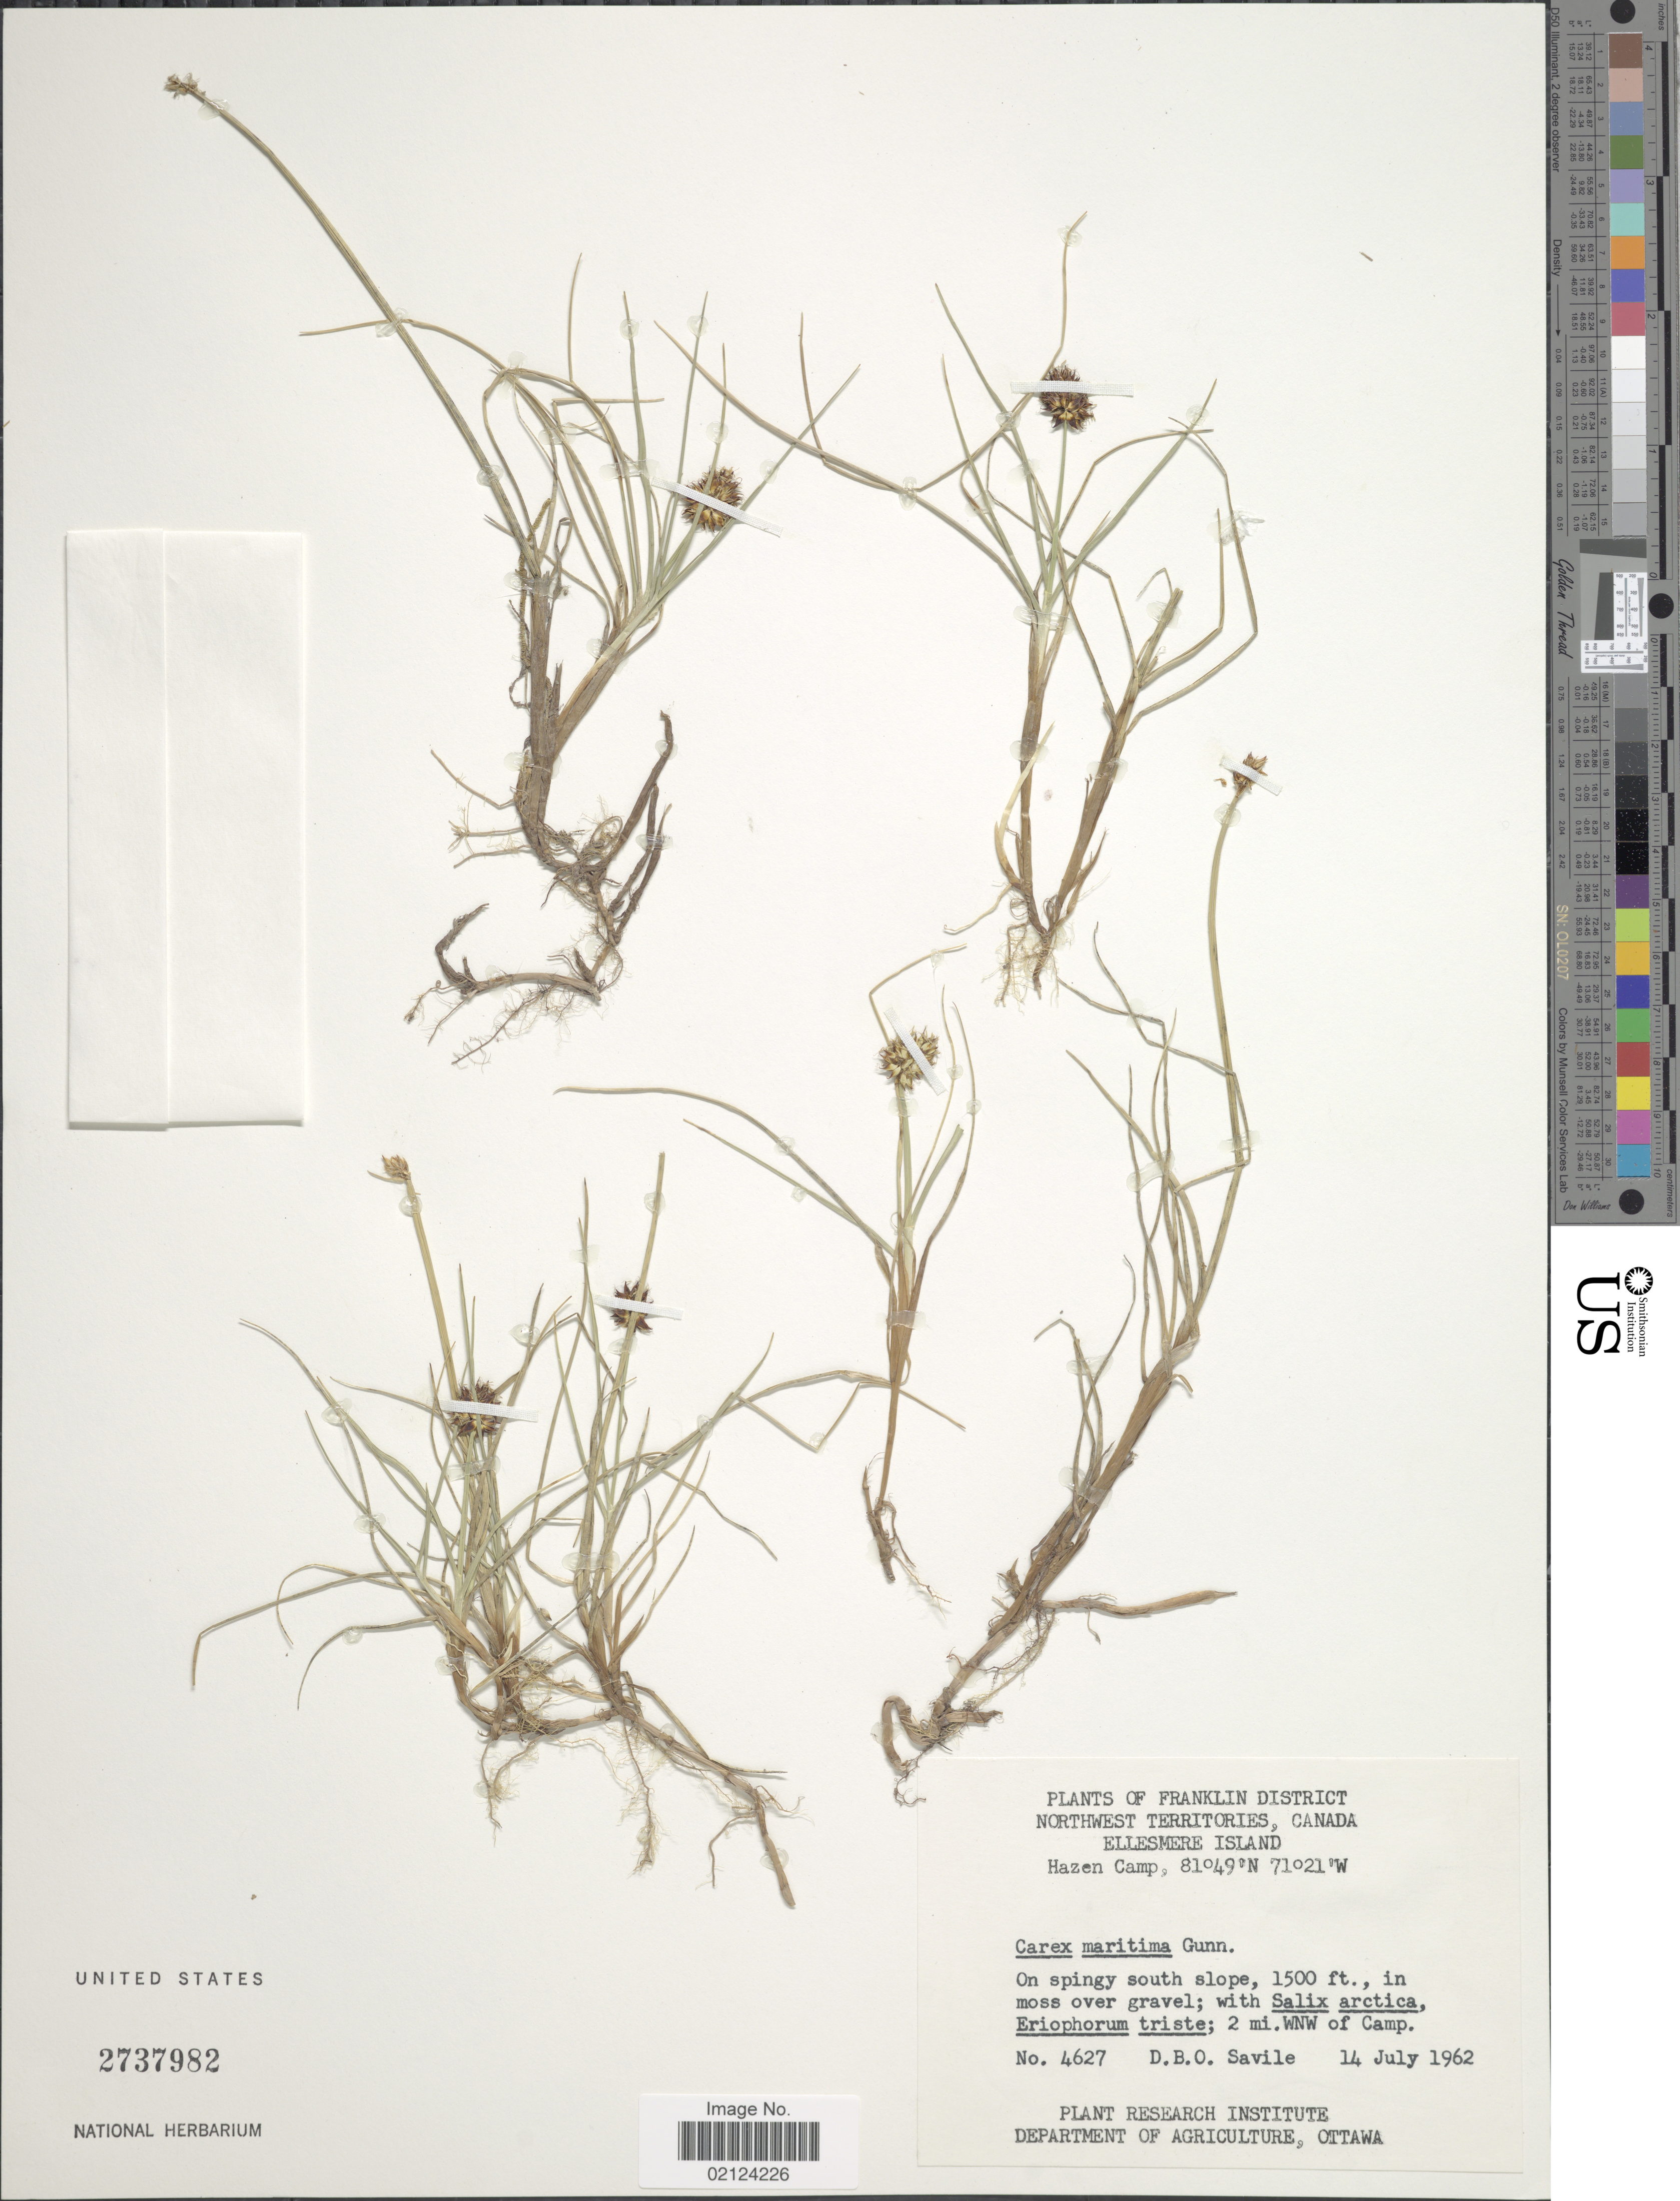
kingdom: Plantae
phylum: Tracheophyta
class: Liliopsida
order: Poales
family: Cyperaceae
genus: Carex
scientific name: Carex maritima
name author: Gunnerus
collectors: D. Savile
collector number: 4627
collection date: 1962-07-14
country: Canada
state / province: Northwest Territories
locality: Franklin District. Ellesmere Island. On spingy south slope, in moss over gravel; 2 mi. WNW of Camp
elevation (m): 457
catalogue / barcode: US 2737982